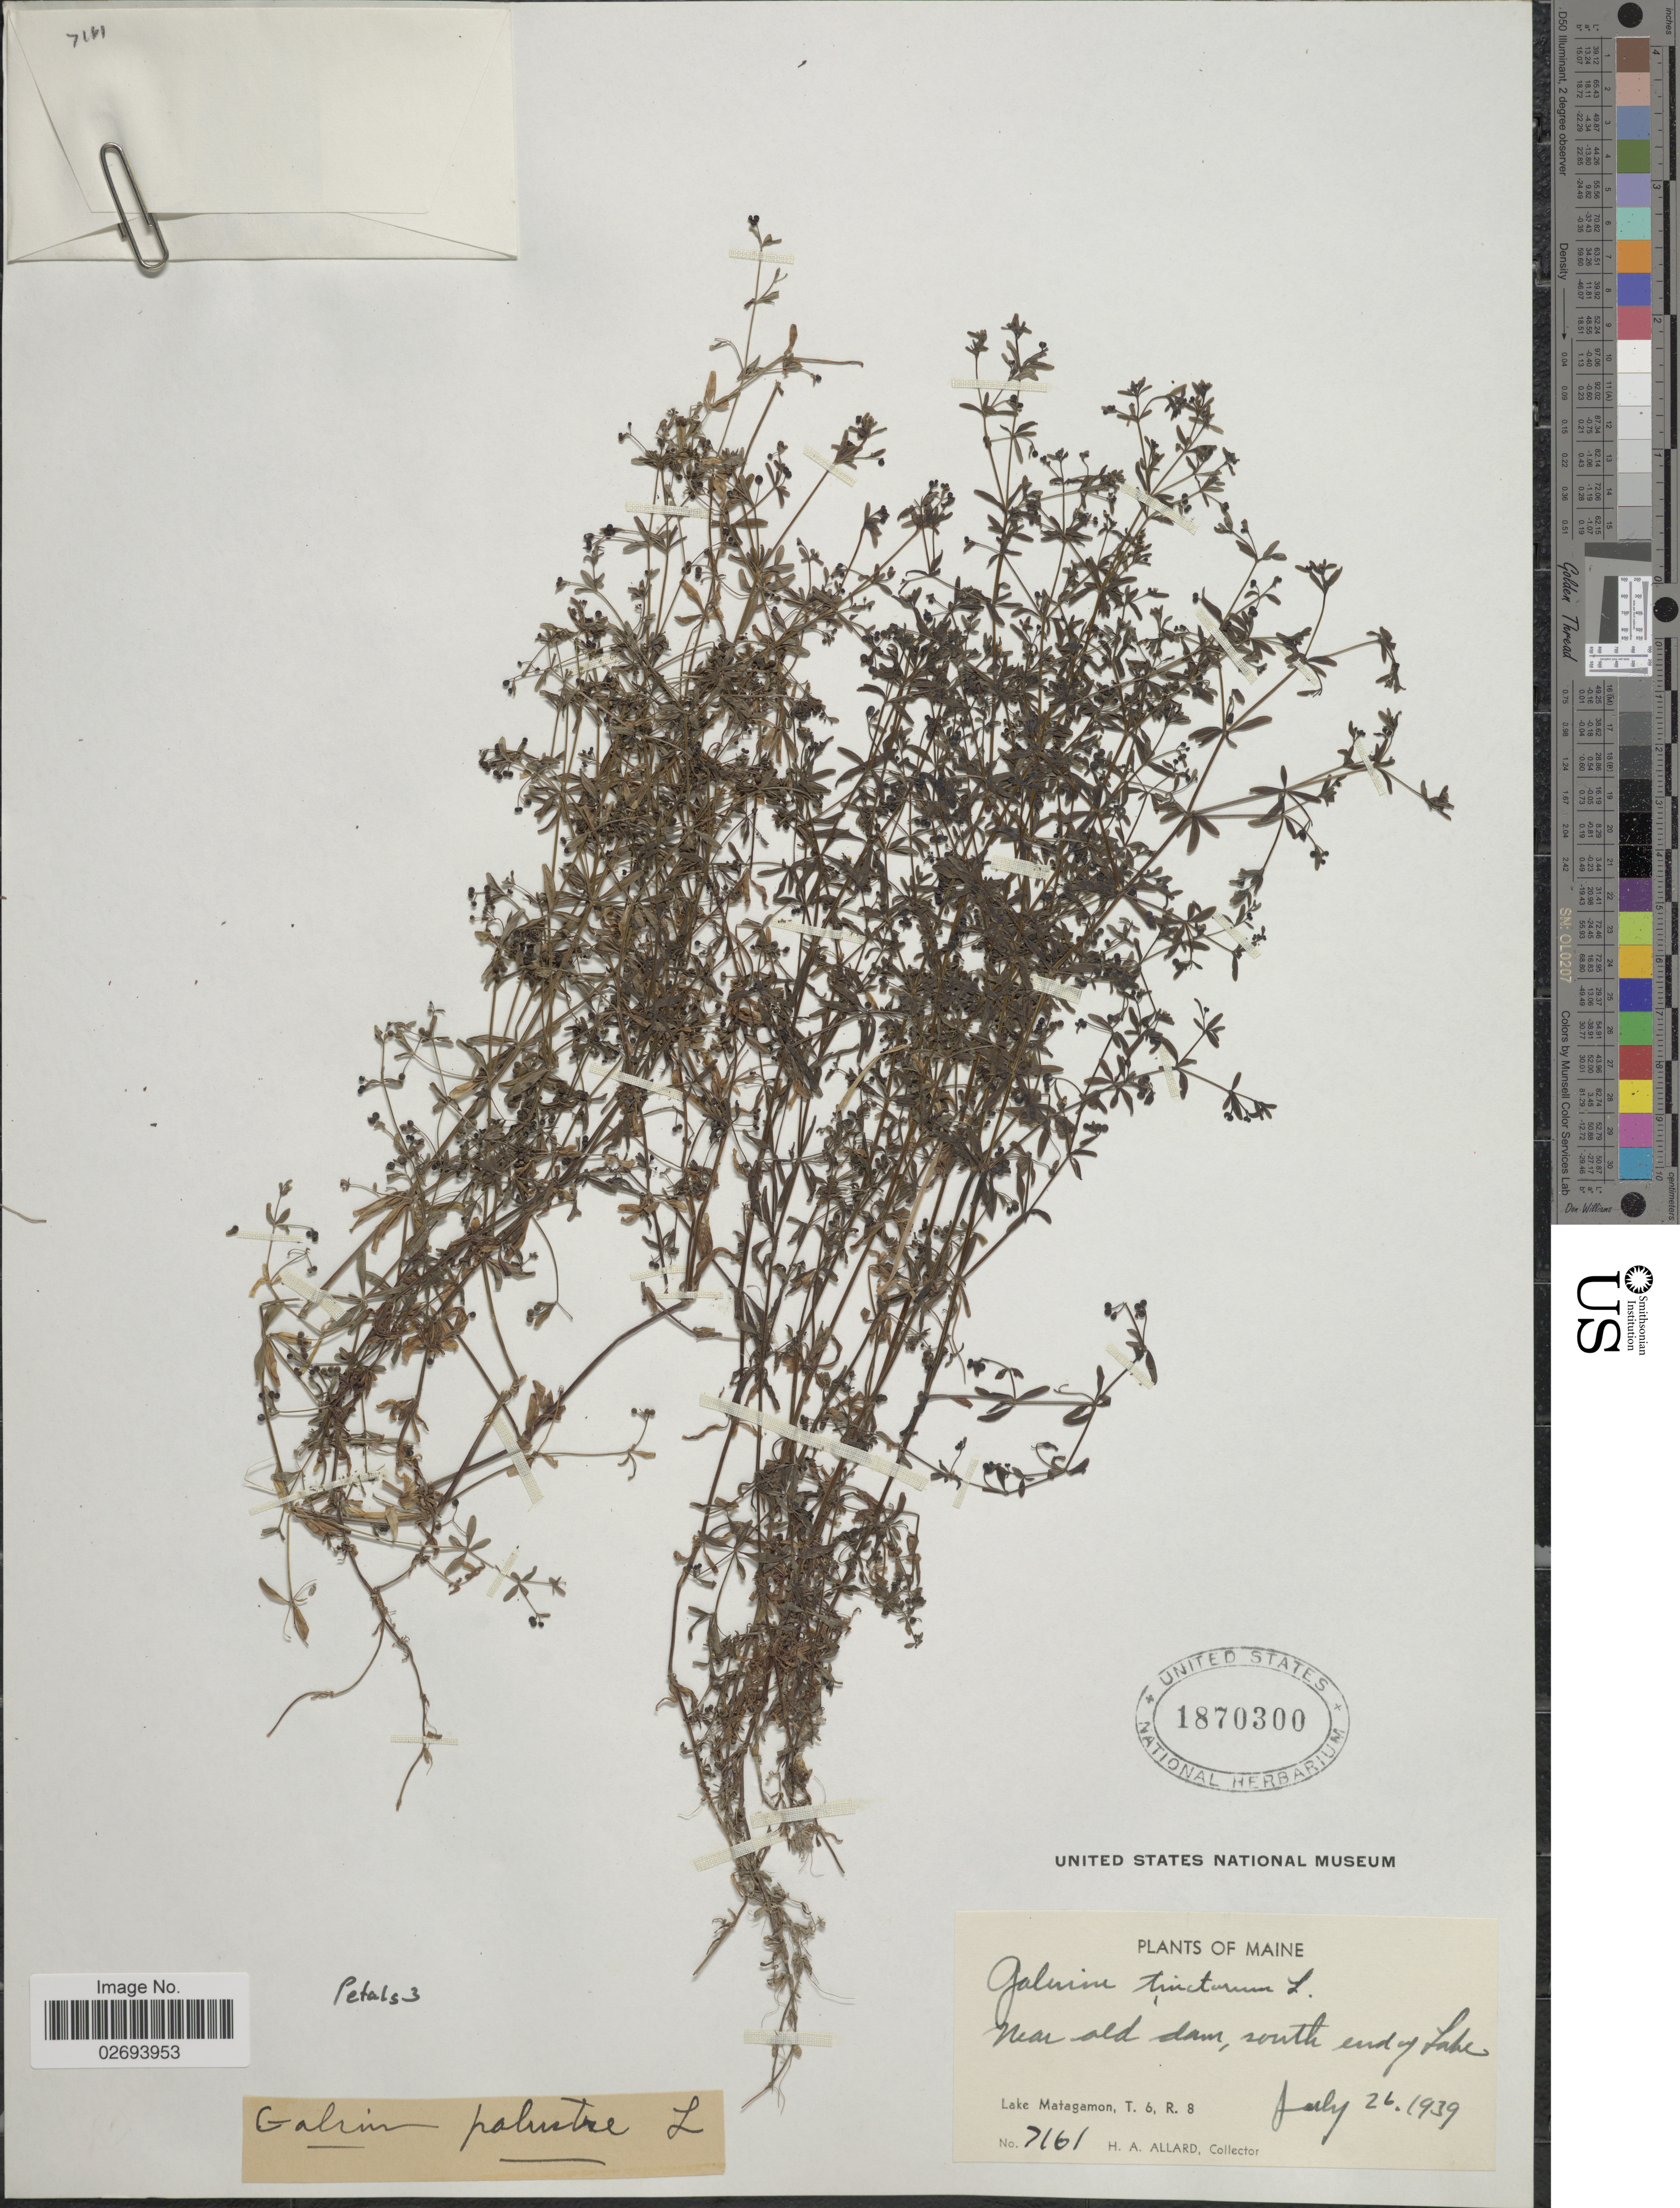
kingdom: Plantae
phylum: Tracheophyta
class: Magnoliopsida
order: Gentianales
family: Rubiaceae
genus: Galium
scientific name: Galium tinctorium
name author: (L.) Scop.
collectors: H. A. Allard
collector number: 7161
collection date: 1939-07-26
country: United States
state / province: Maine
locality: Near old dam, south end of Lake. Lake Matagamon, T. 6, R. 8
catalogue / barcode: US 1870300